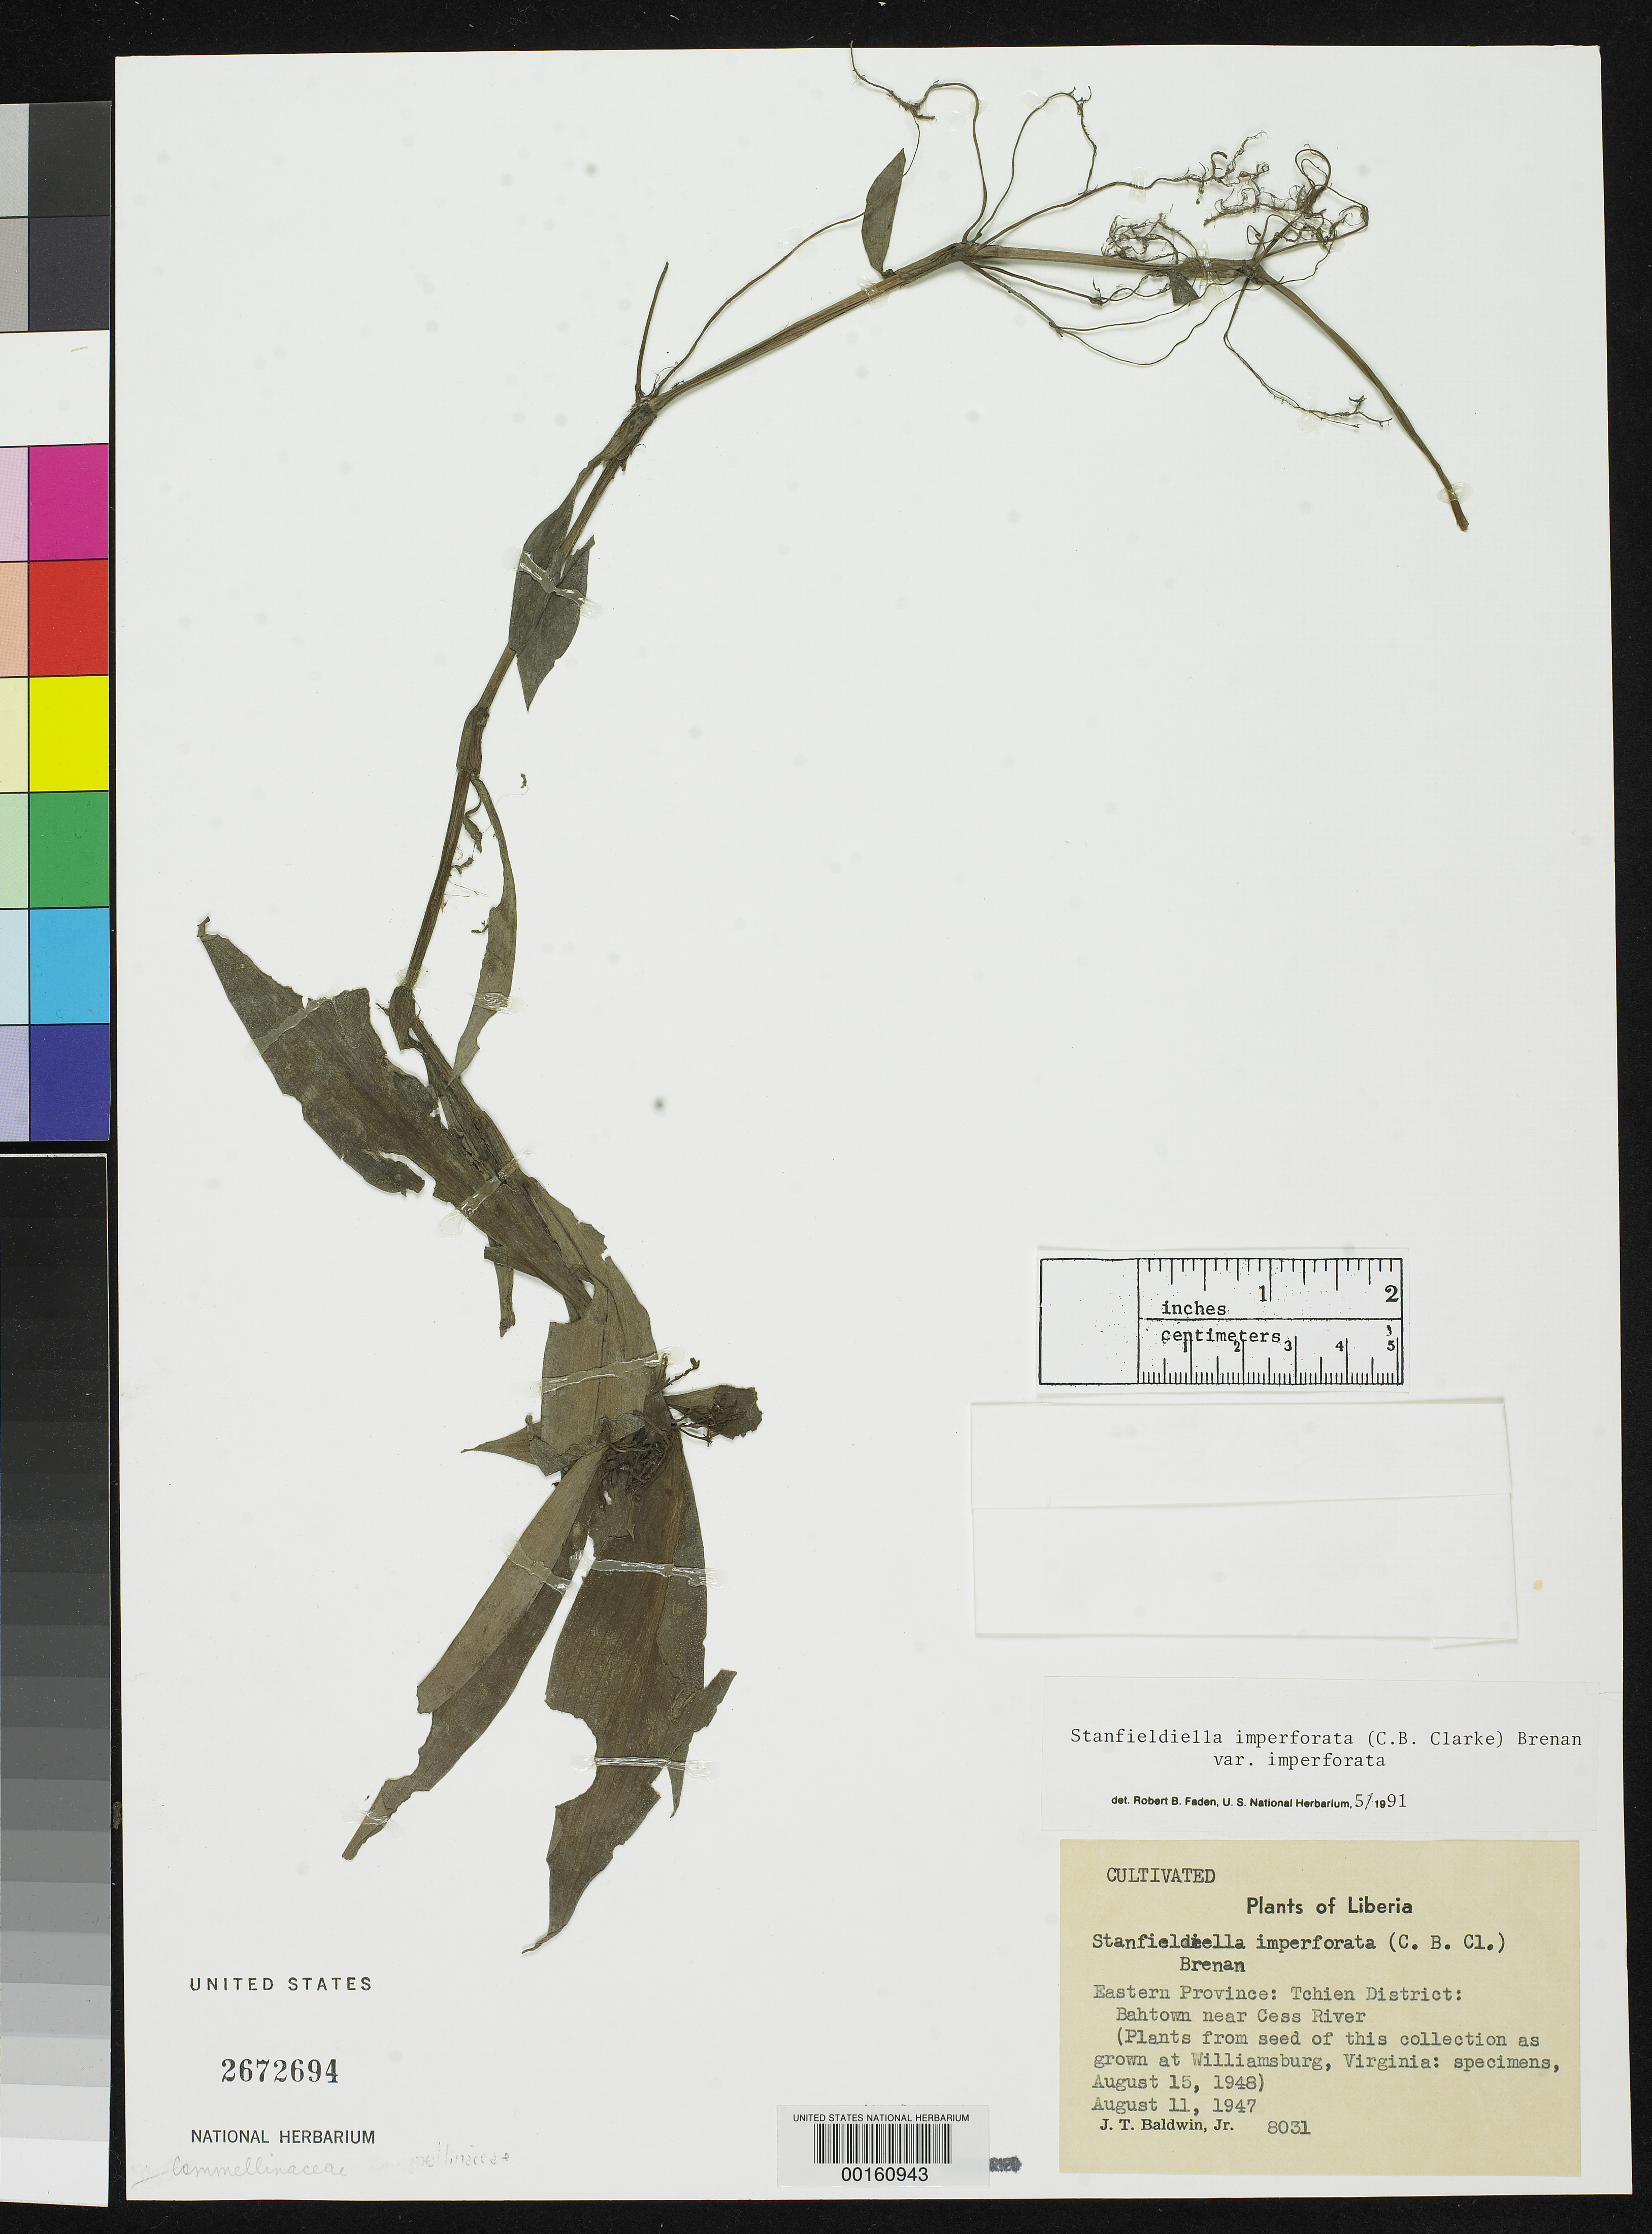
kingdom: Plantae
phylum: Tracheophyta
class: Liliopsida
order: Commelinales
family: Commelinaceae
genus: Stanfieldiella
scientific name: Stanfieldiella imperforata var. imperforata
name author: (C.B. Clarke) Brenan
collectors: J. T. Baldwin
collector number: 8031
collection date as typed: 15 Aug 1948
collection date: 1948-08-15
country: Liberia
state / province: Grand Gedeh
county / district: Tchien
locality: Bahtown, near cess river, tchien dist., eastern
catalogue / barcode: US 2672694